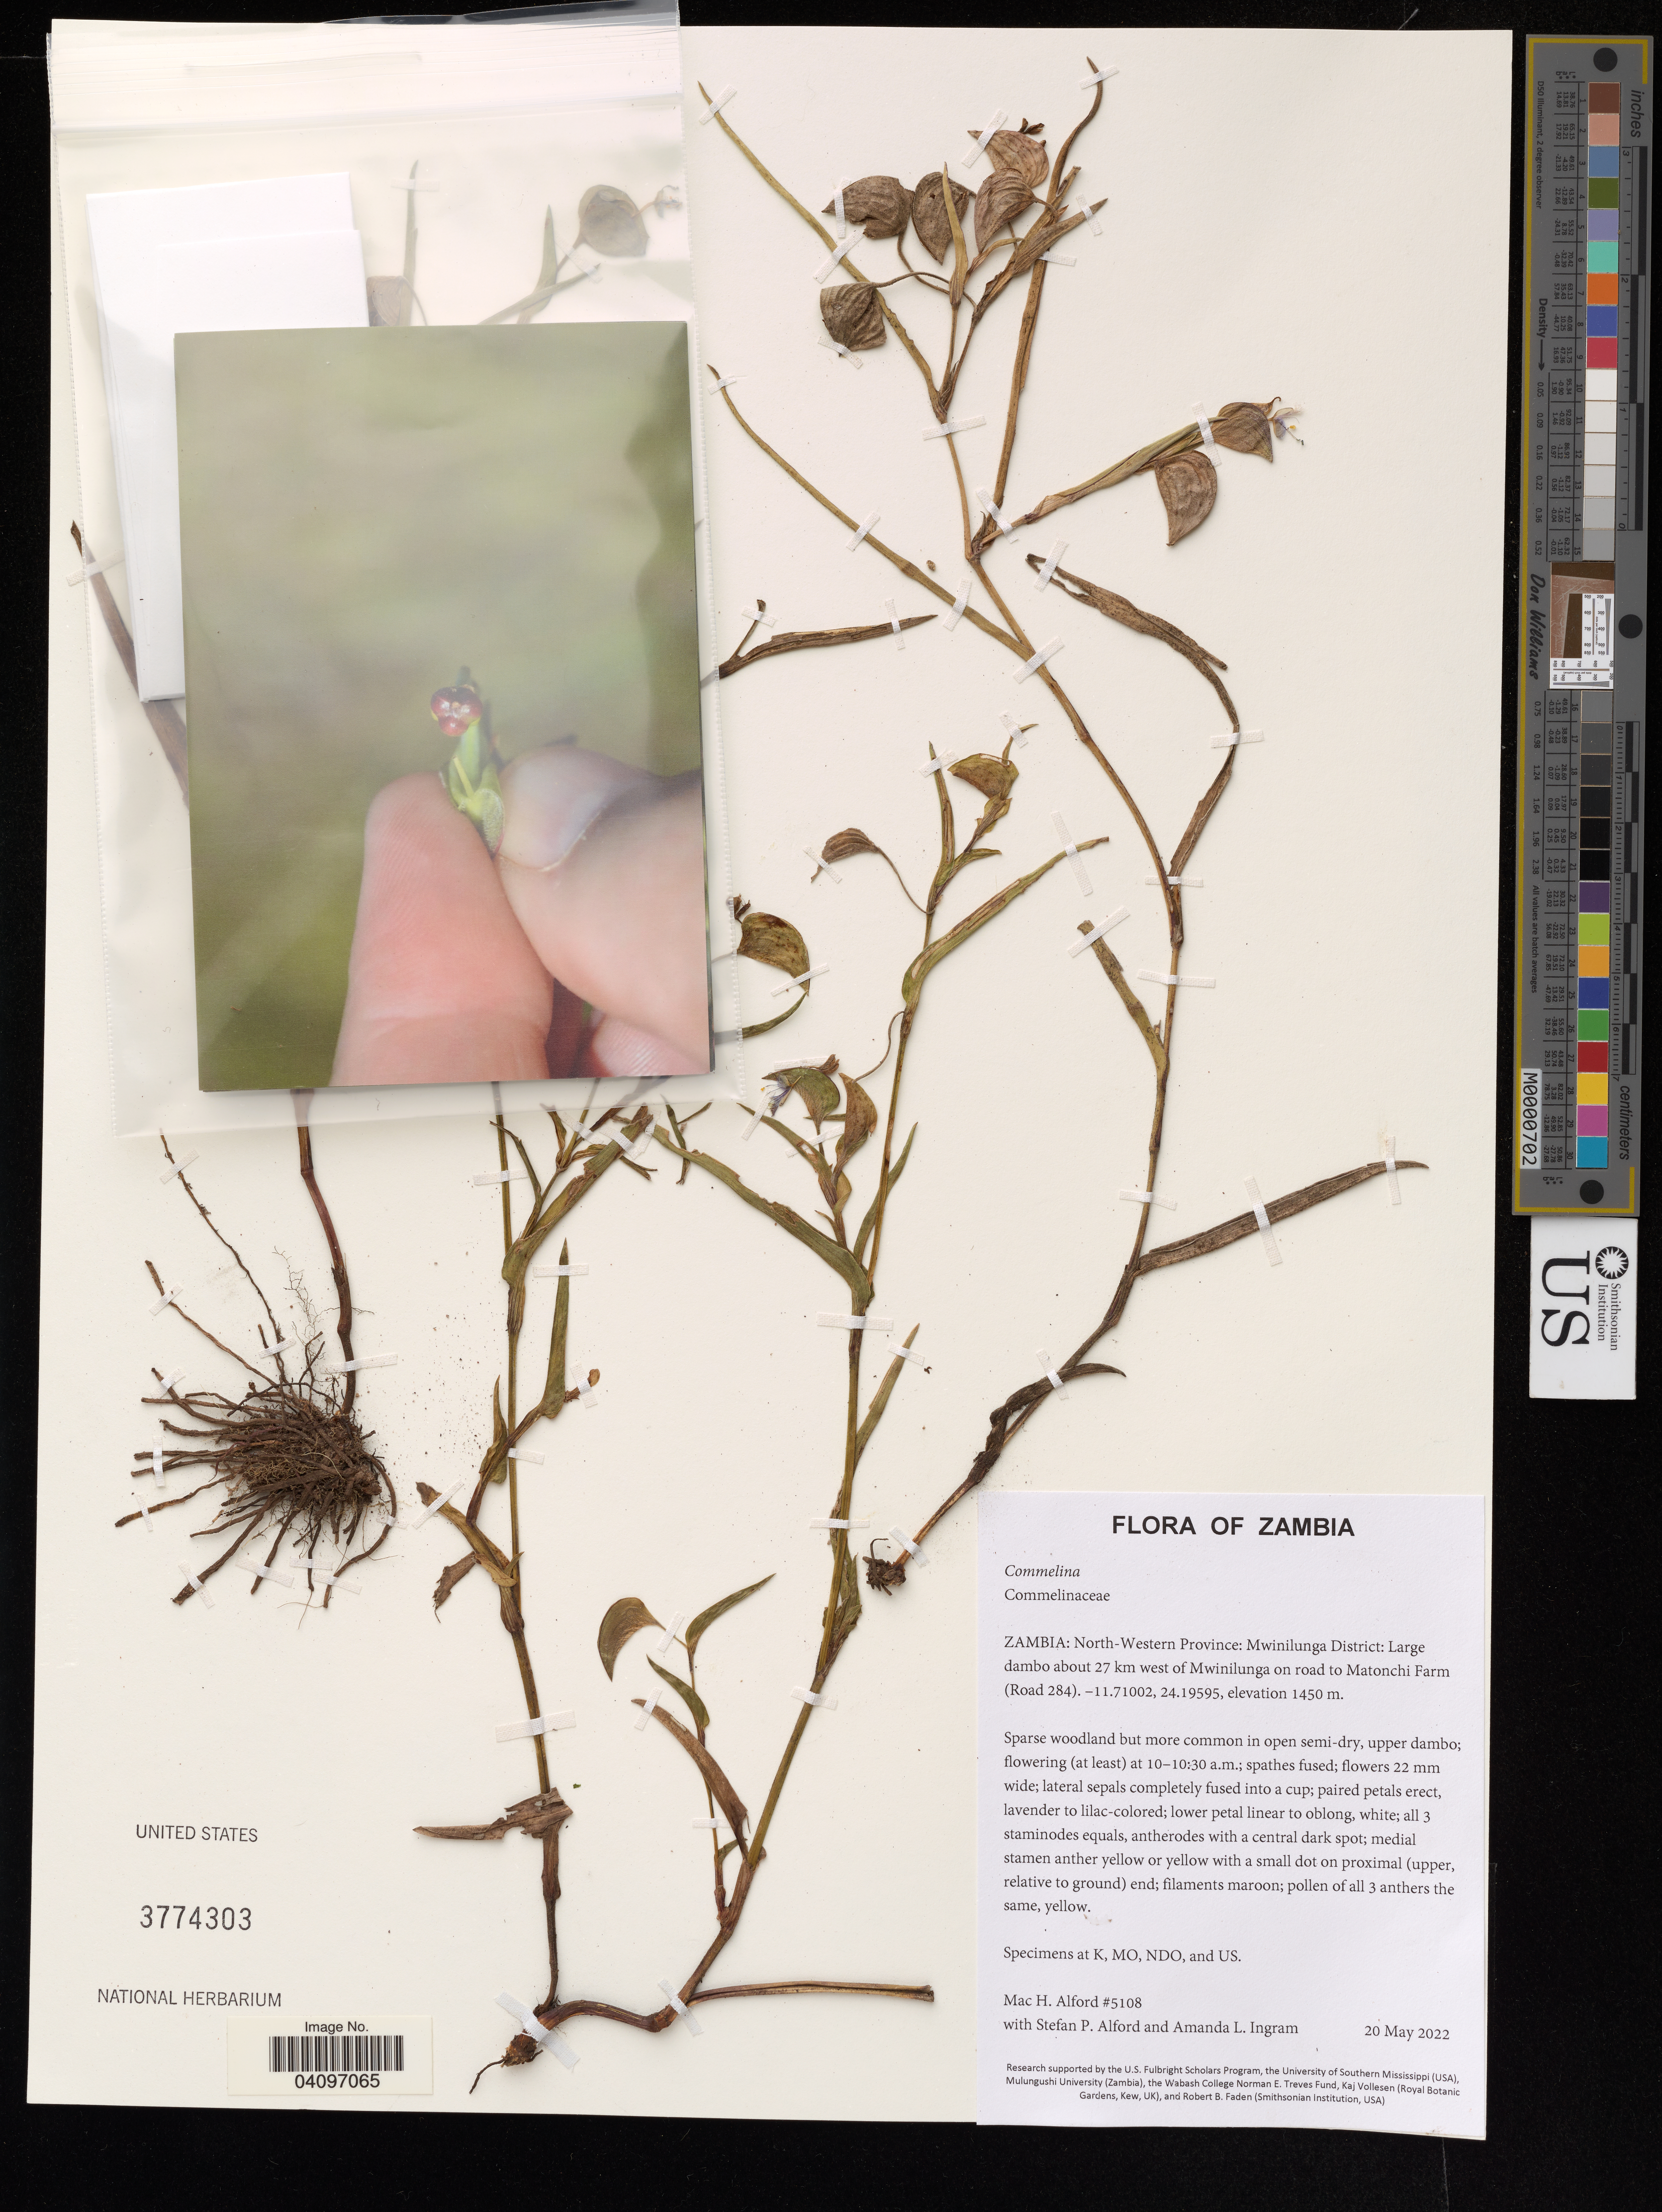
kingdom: Plantae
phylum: Tracheophyta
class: Liliopsida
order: Commelinales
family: Commelinaceae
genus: Commelina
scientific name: Commelina sp.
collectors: M. H. Alford, S. Alford & A. Ingram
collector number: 5108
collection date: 2022-05-20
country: Zambia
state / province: North-Western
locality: North-Western Province: Mwinilunga District: Large dambo about 27 km west of Mwinilunga on road to Matonchi Farm (Road 284).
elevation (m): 1450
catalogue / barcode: US 3774303